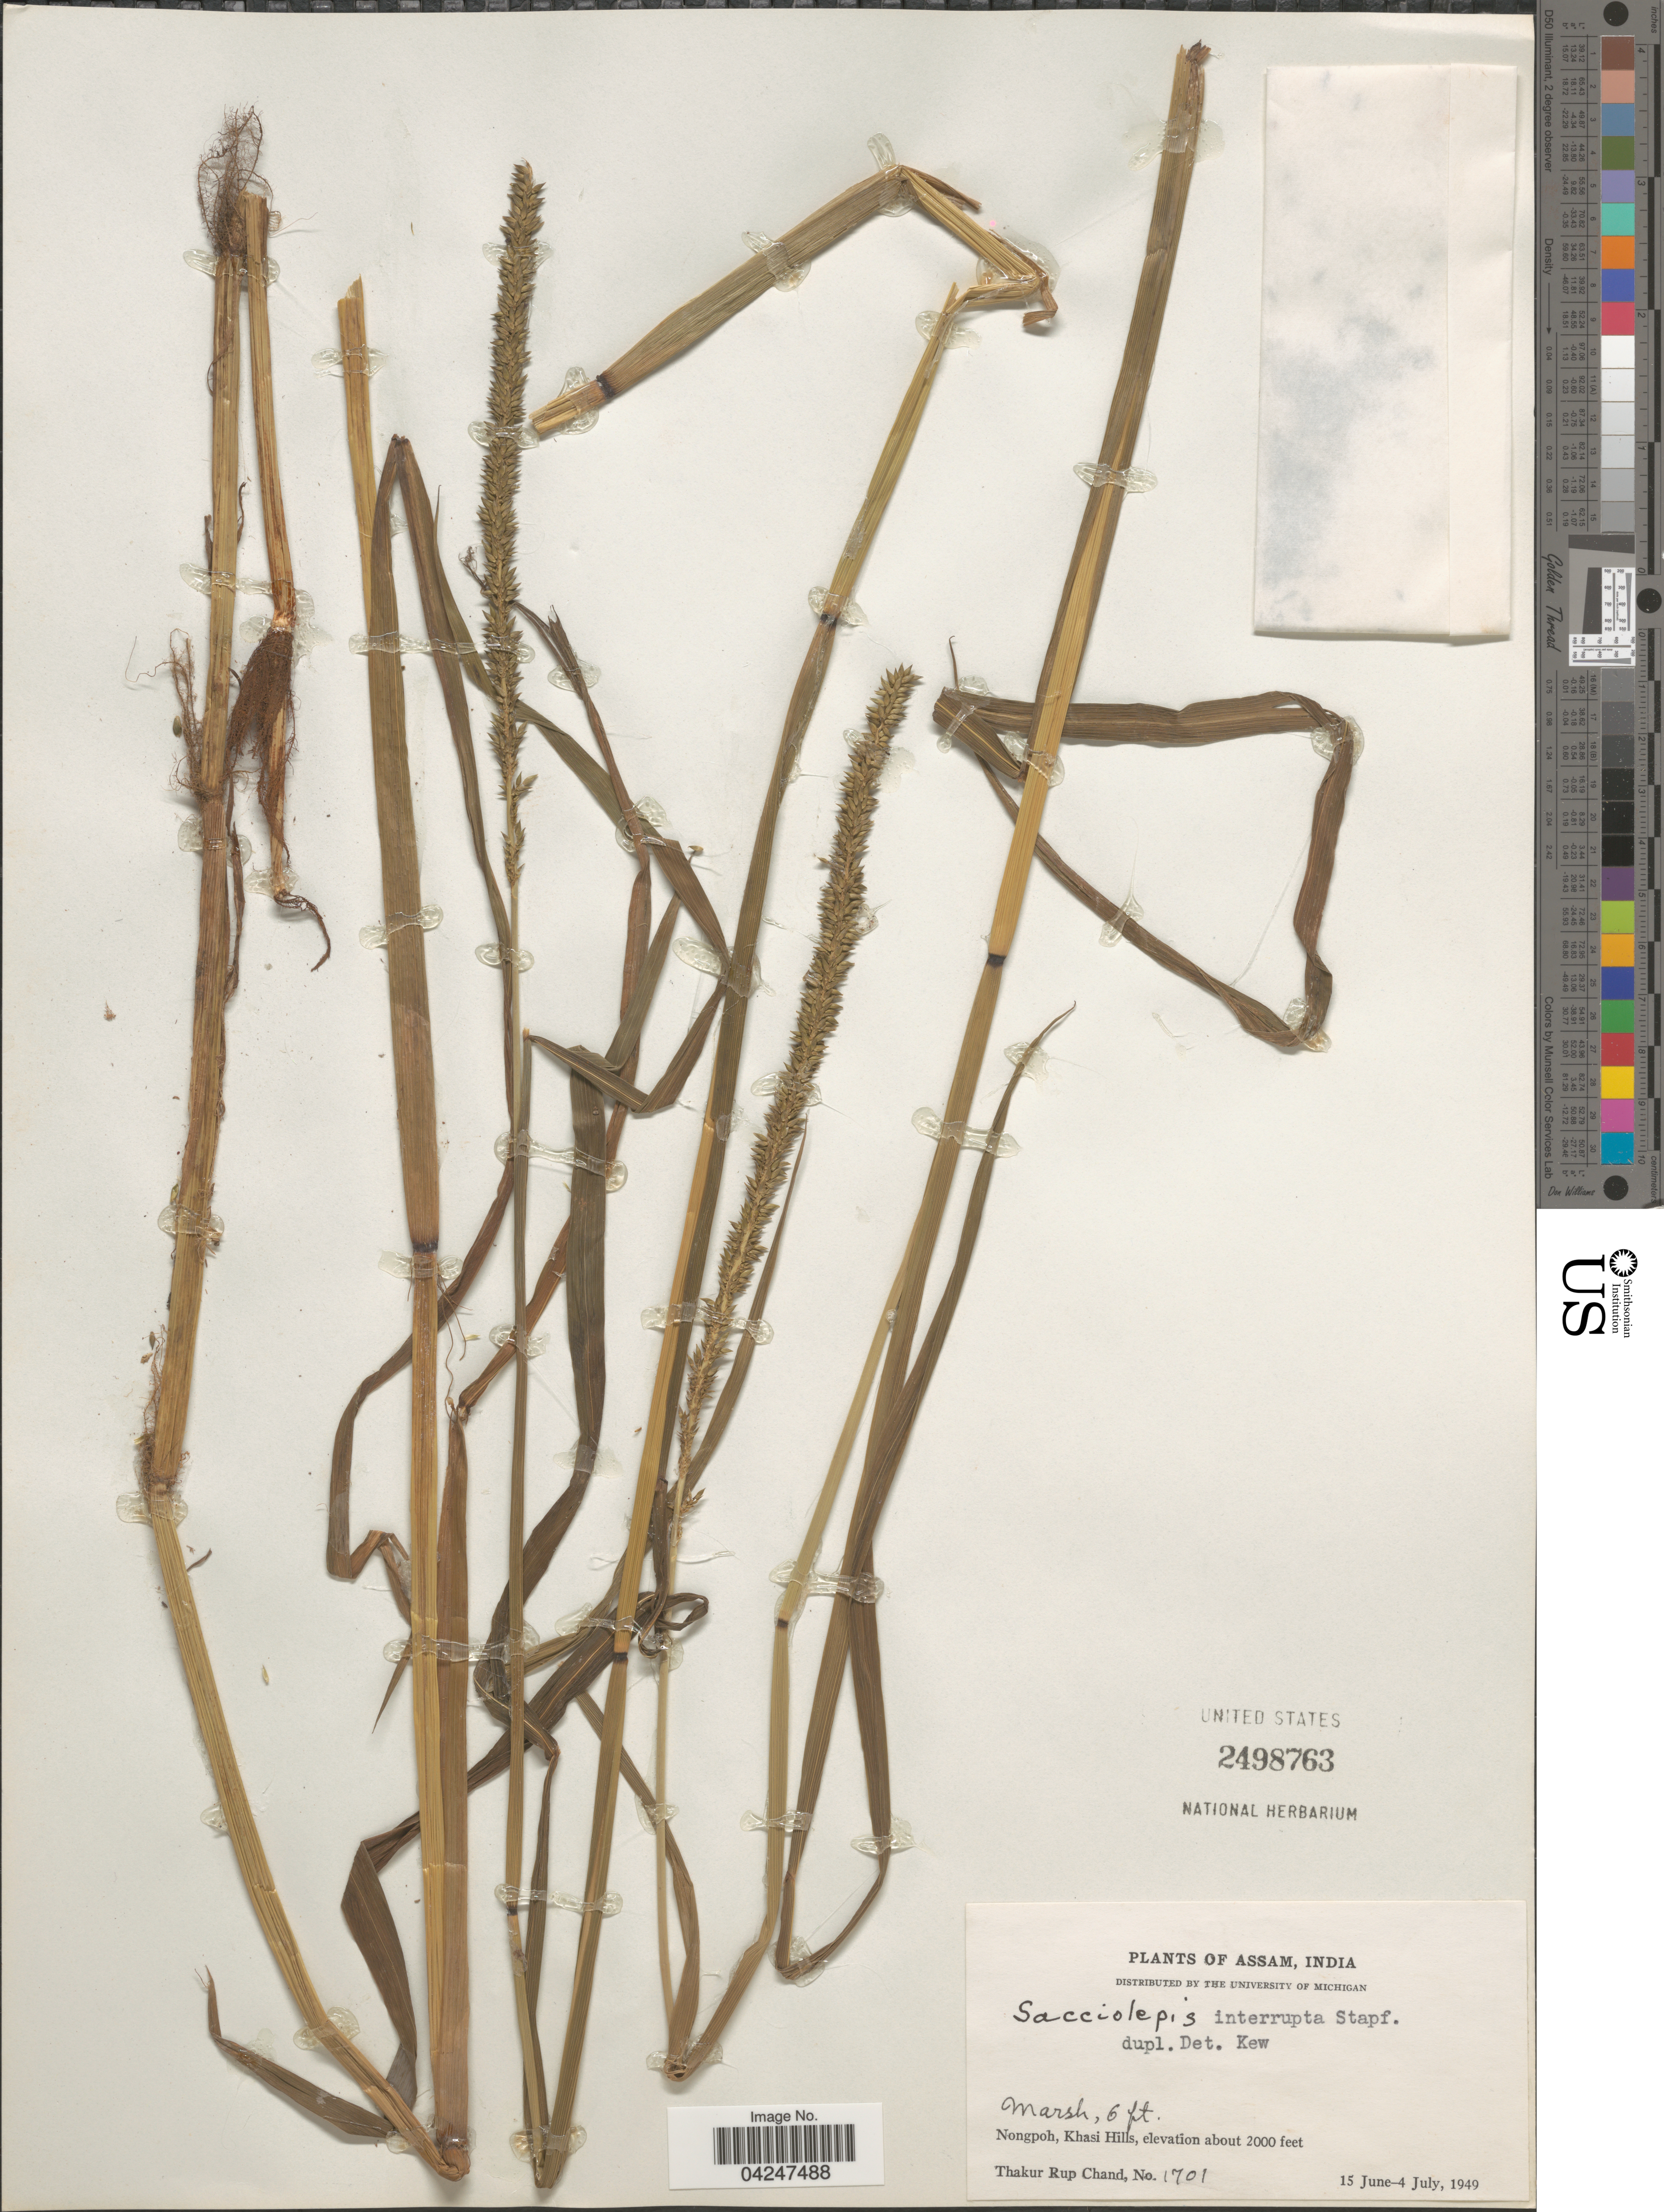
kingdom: Plantae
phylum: Tracheophyta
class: Liliopsida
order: Poales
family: Poaceae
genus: Sacciolepis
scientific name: Sacciolepis interrupta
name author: (Willd.) Stapf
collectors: T. R. Chand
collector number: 1701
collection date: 1949-06-15/1949-07-04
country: India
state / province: Meghalaya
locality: Nongpoh, Khasi Hills.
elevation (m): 610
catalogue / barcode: US 2498763